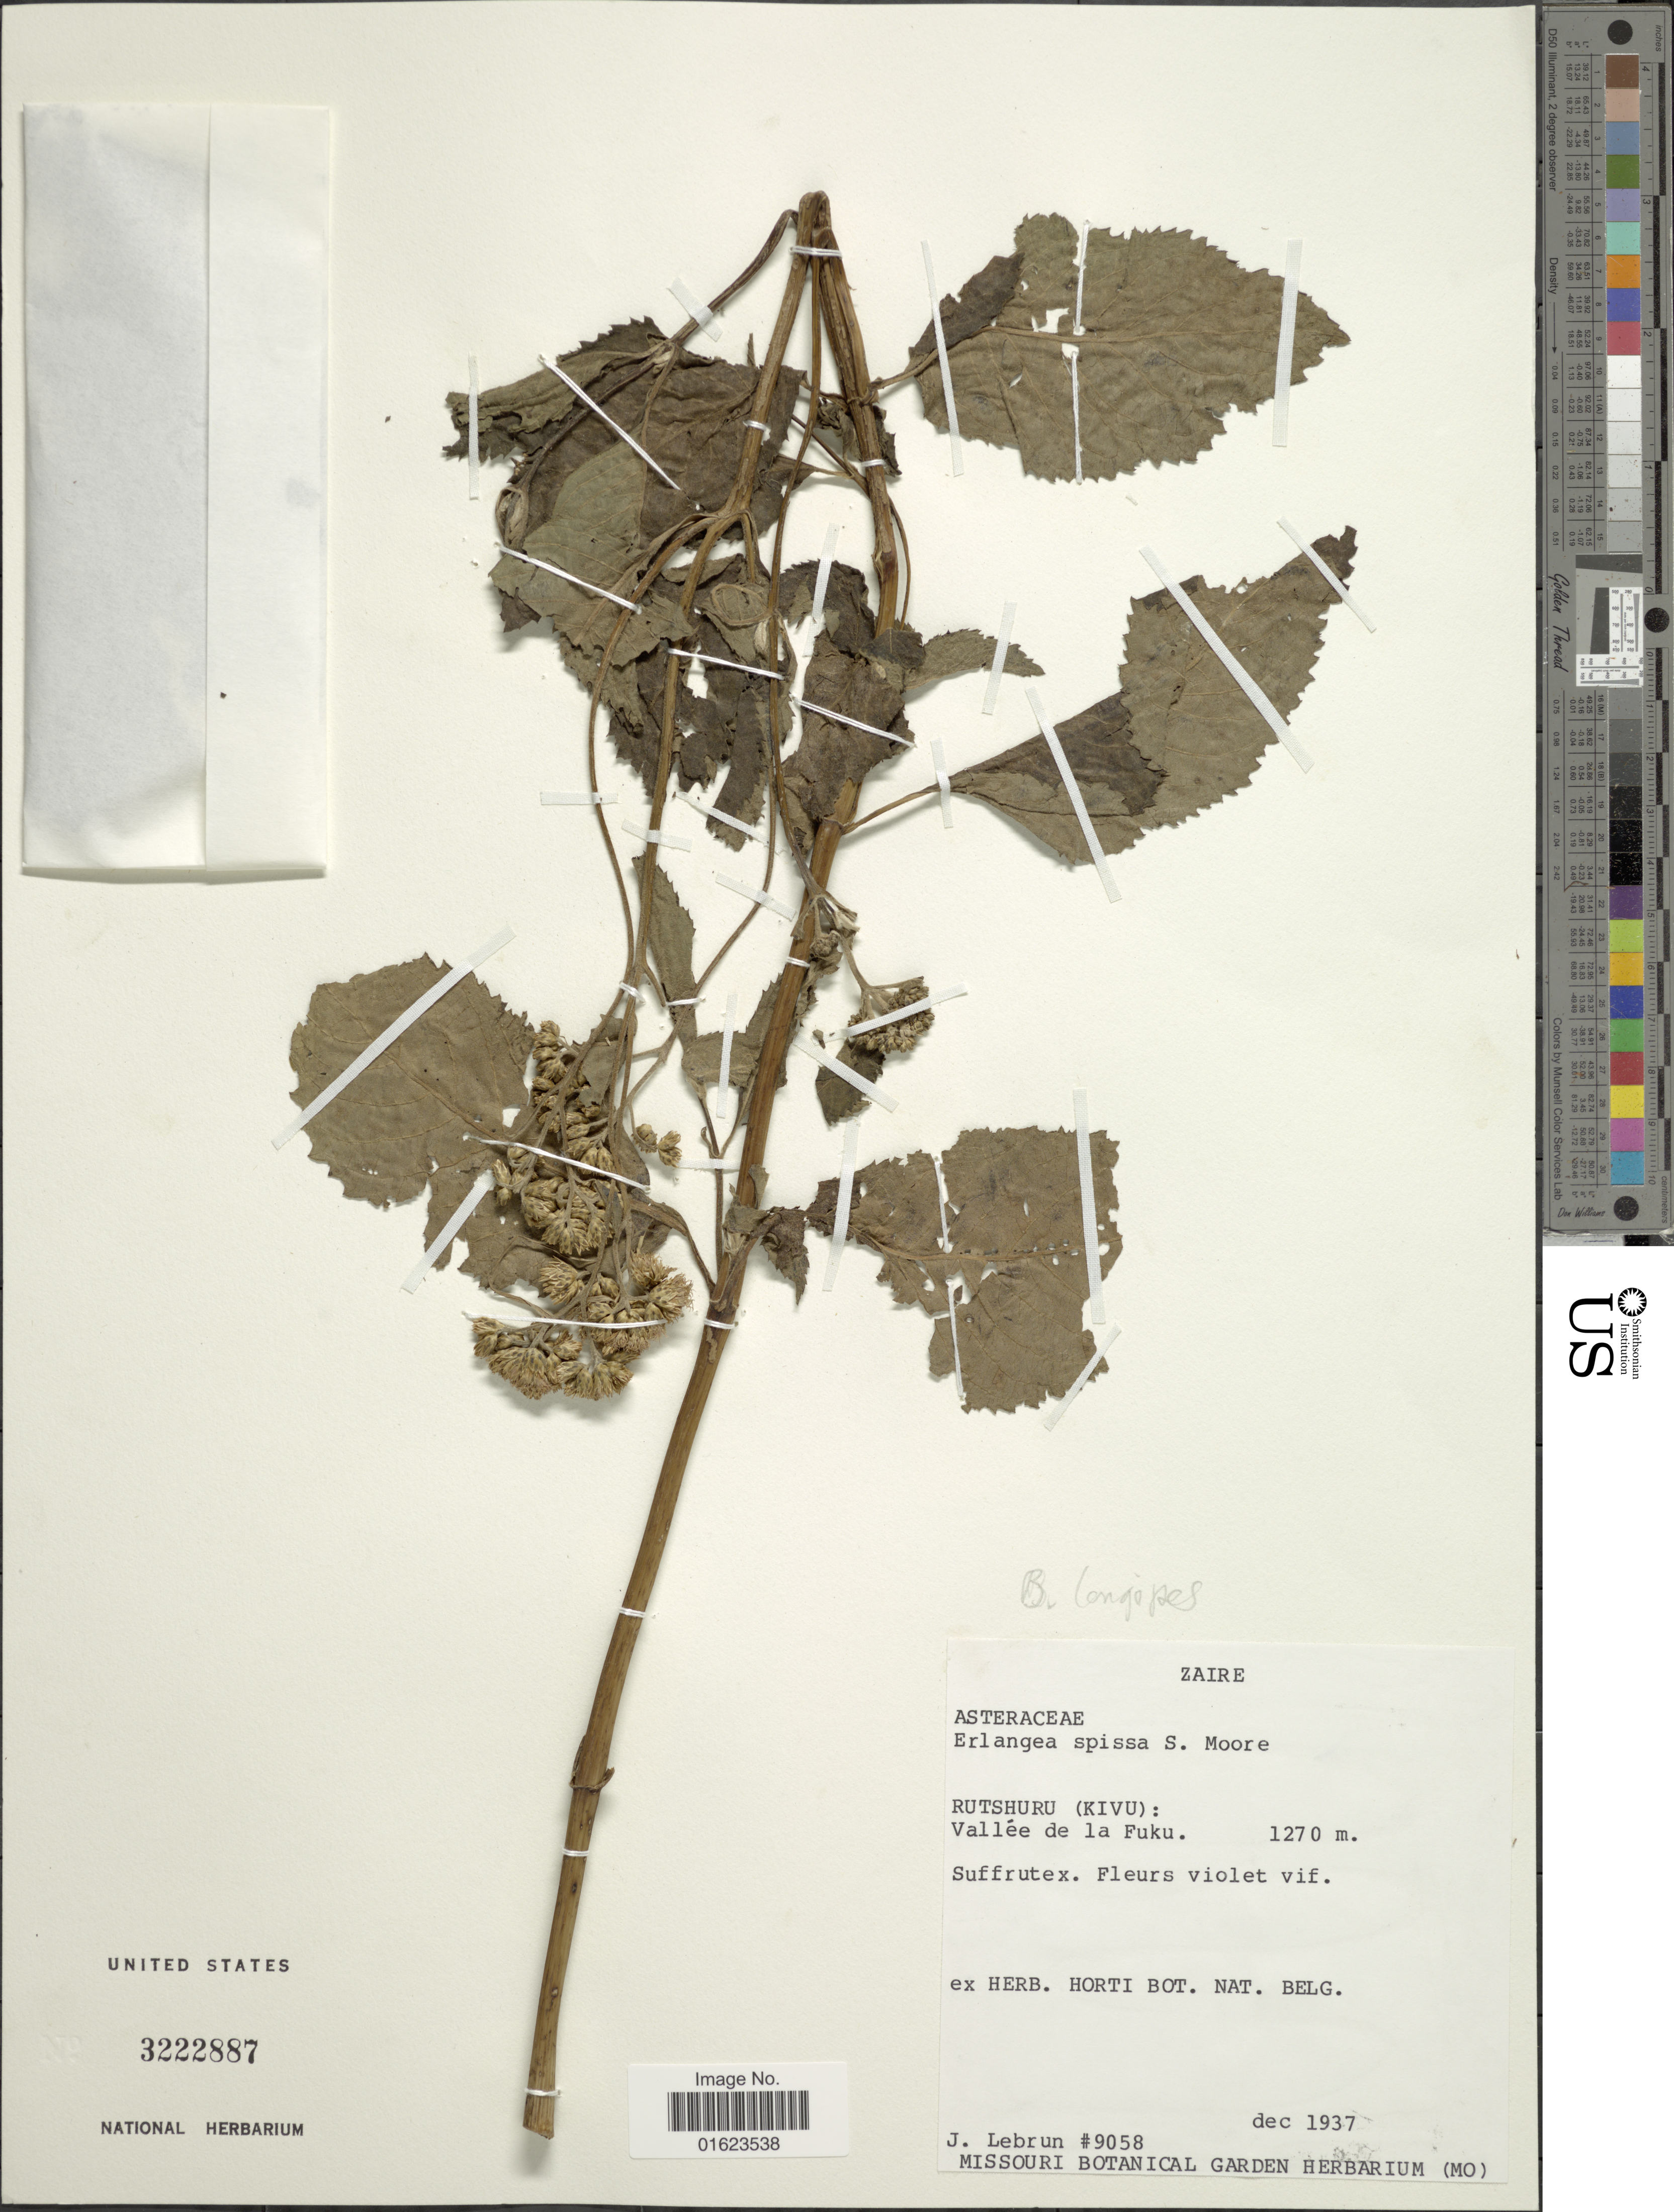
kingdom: Plantae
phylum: Tracheophyta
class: Magnoliopsida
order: Asterales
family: Asteraceae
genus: Bothriocline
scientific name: Bothriocline longipes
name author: (Oliv. & Hiern) N.E. Br.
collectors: J. A. Lebrun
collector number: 9058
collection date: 1937-12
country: Congo, Democratic Republic of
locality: Zaire, Rutshuru (Kivu) Vallee de la Fuku.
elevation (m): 1270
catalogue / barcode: US 3222887